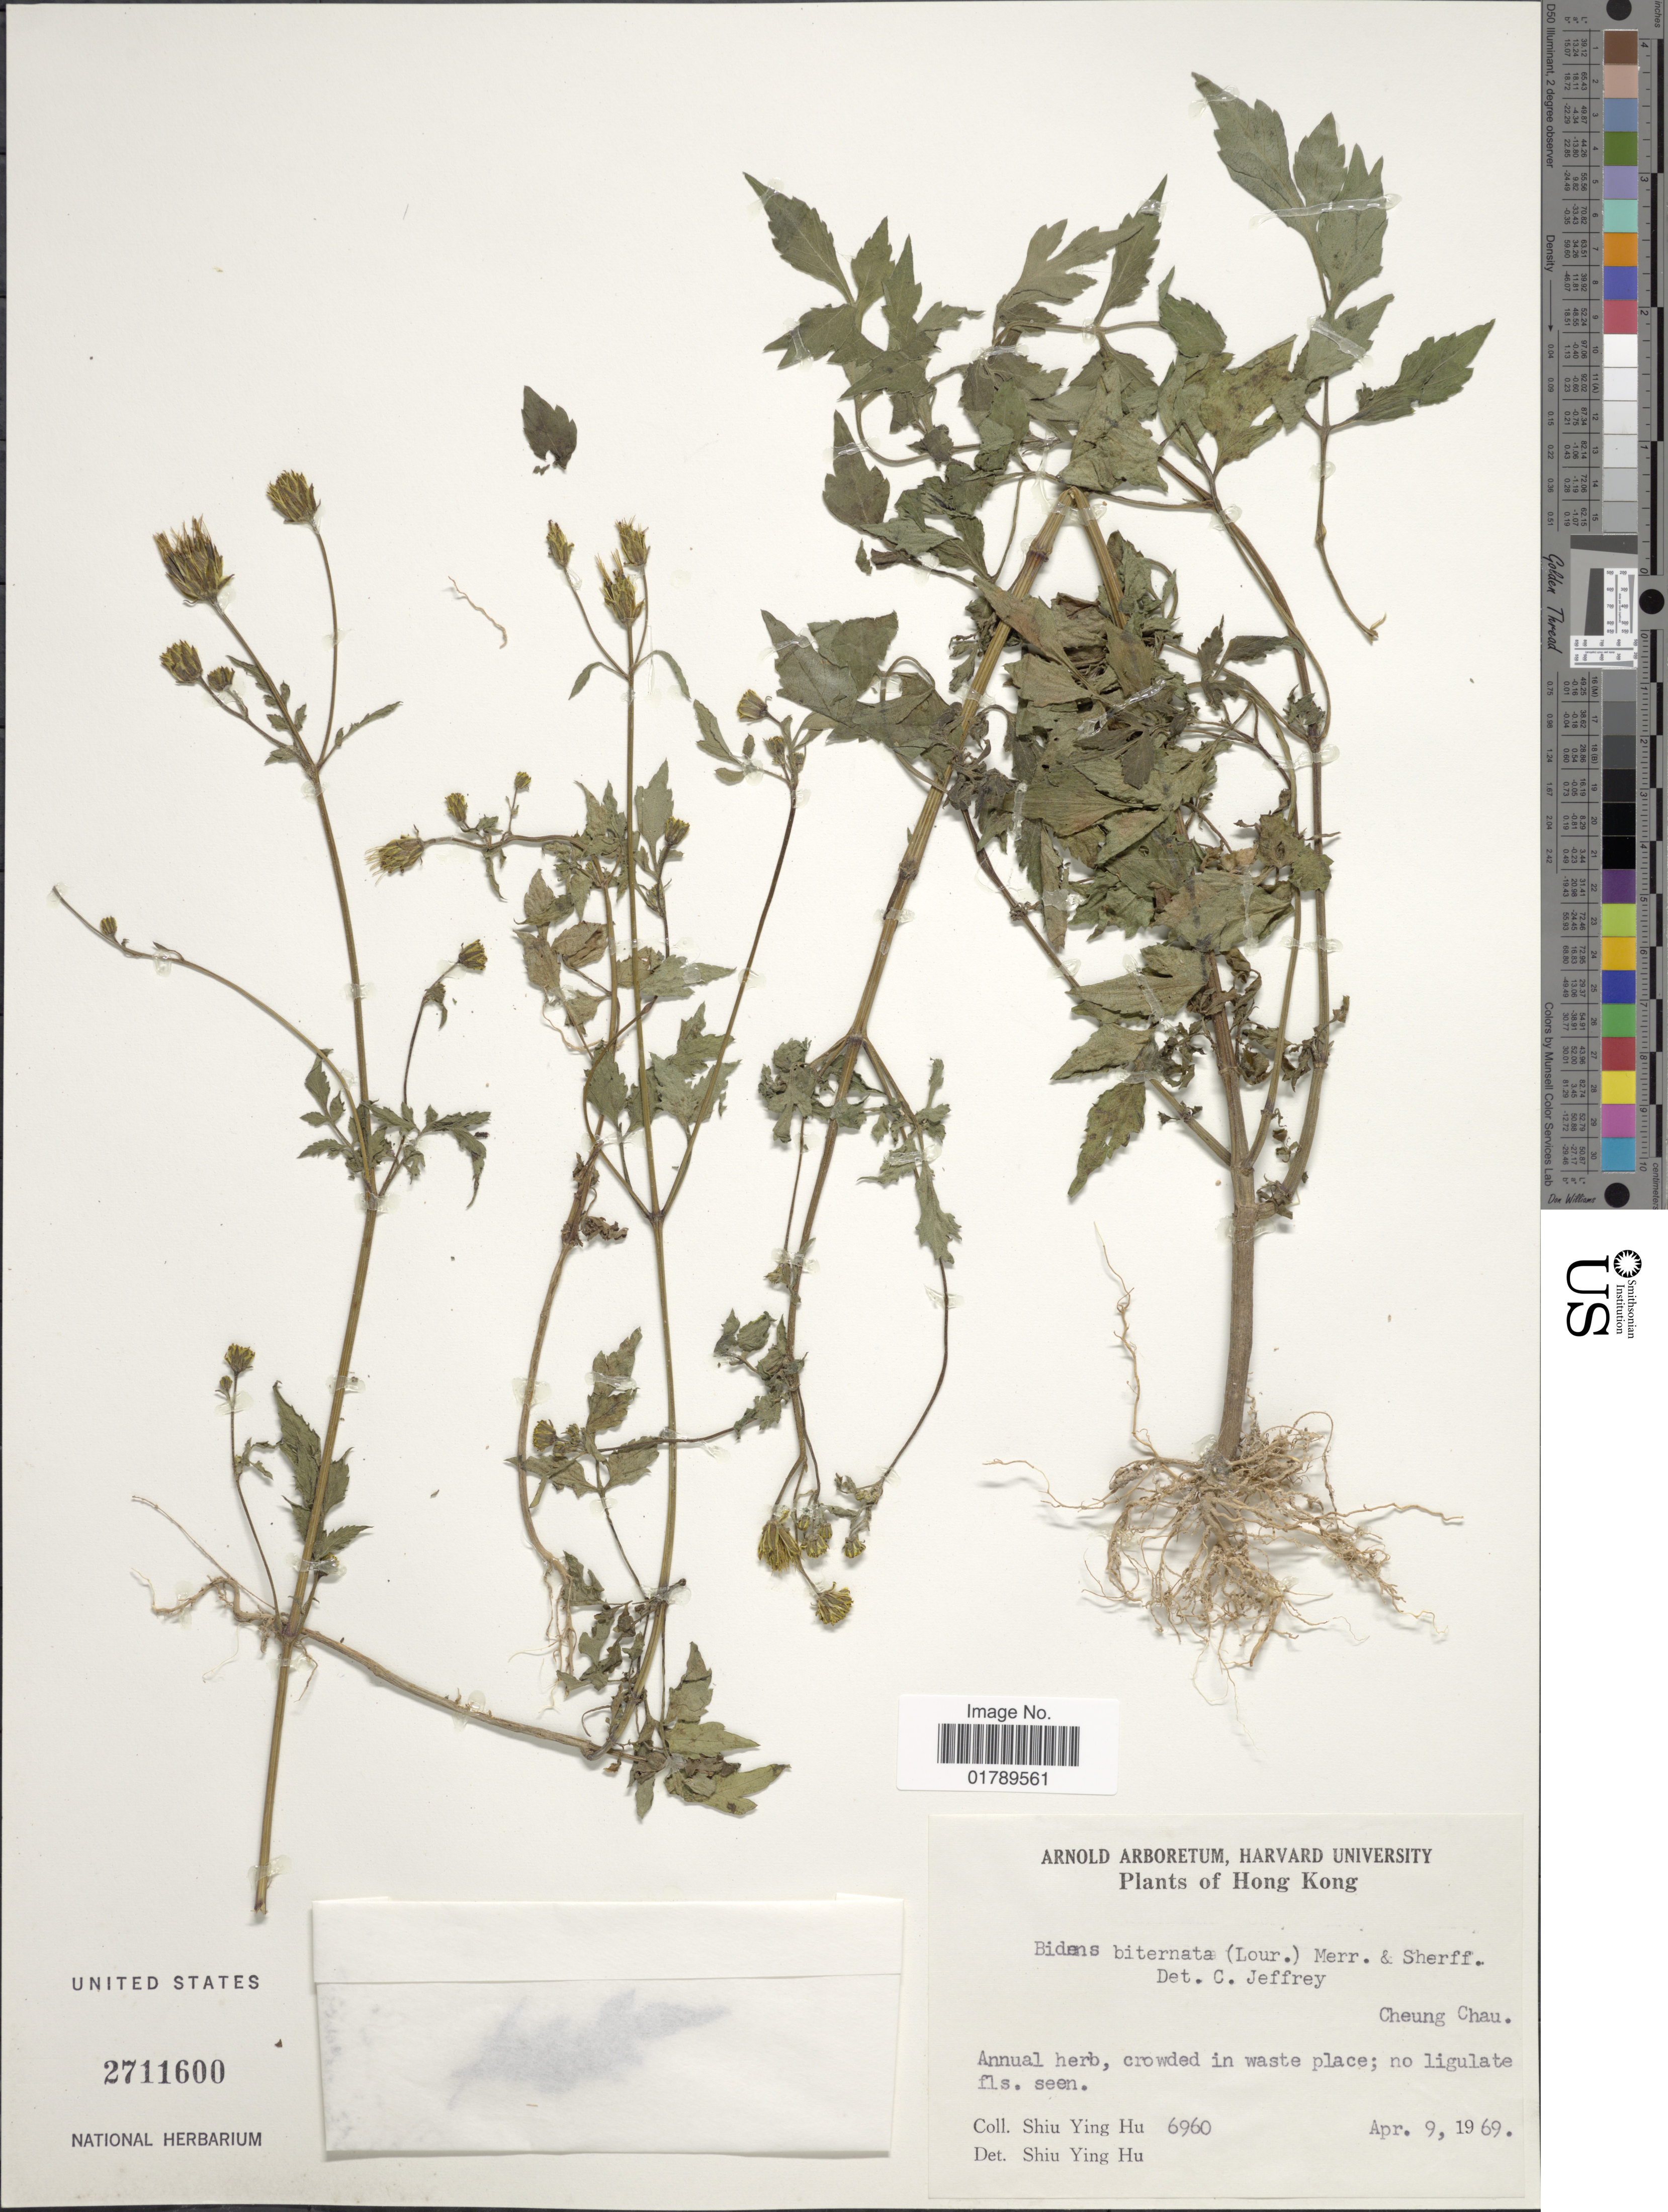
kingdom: Plantae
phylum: Tracheophyta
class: Magnoliopsida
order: Asterales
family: Asteraceae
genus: Bidens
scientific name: Bidens biternata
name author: (Lour.) Merr. & Sherff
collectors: S. Y. Hu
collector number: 6960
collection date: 1969-04-09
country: China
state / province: Hong Kong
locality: Cheung Chau. Hong Kong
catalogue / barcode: US 2711600